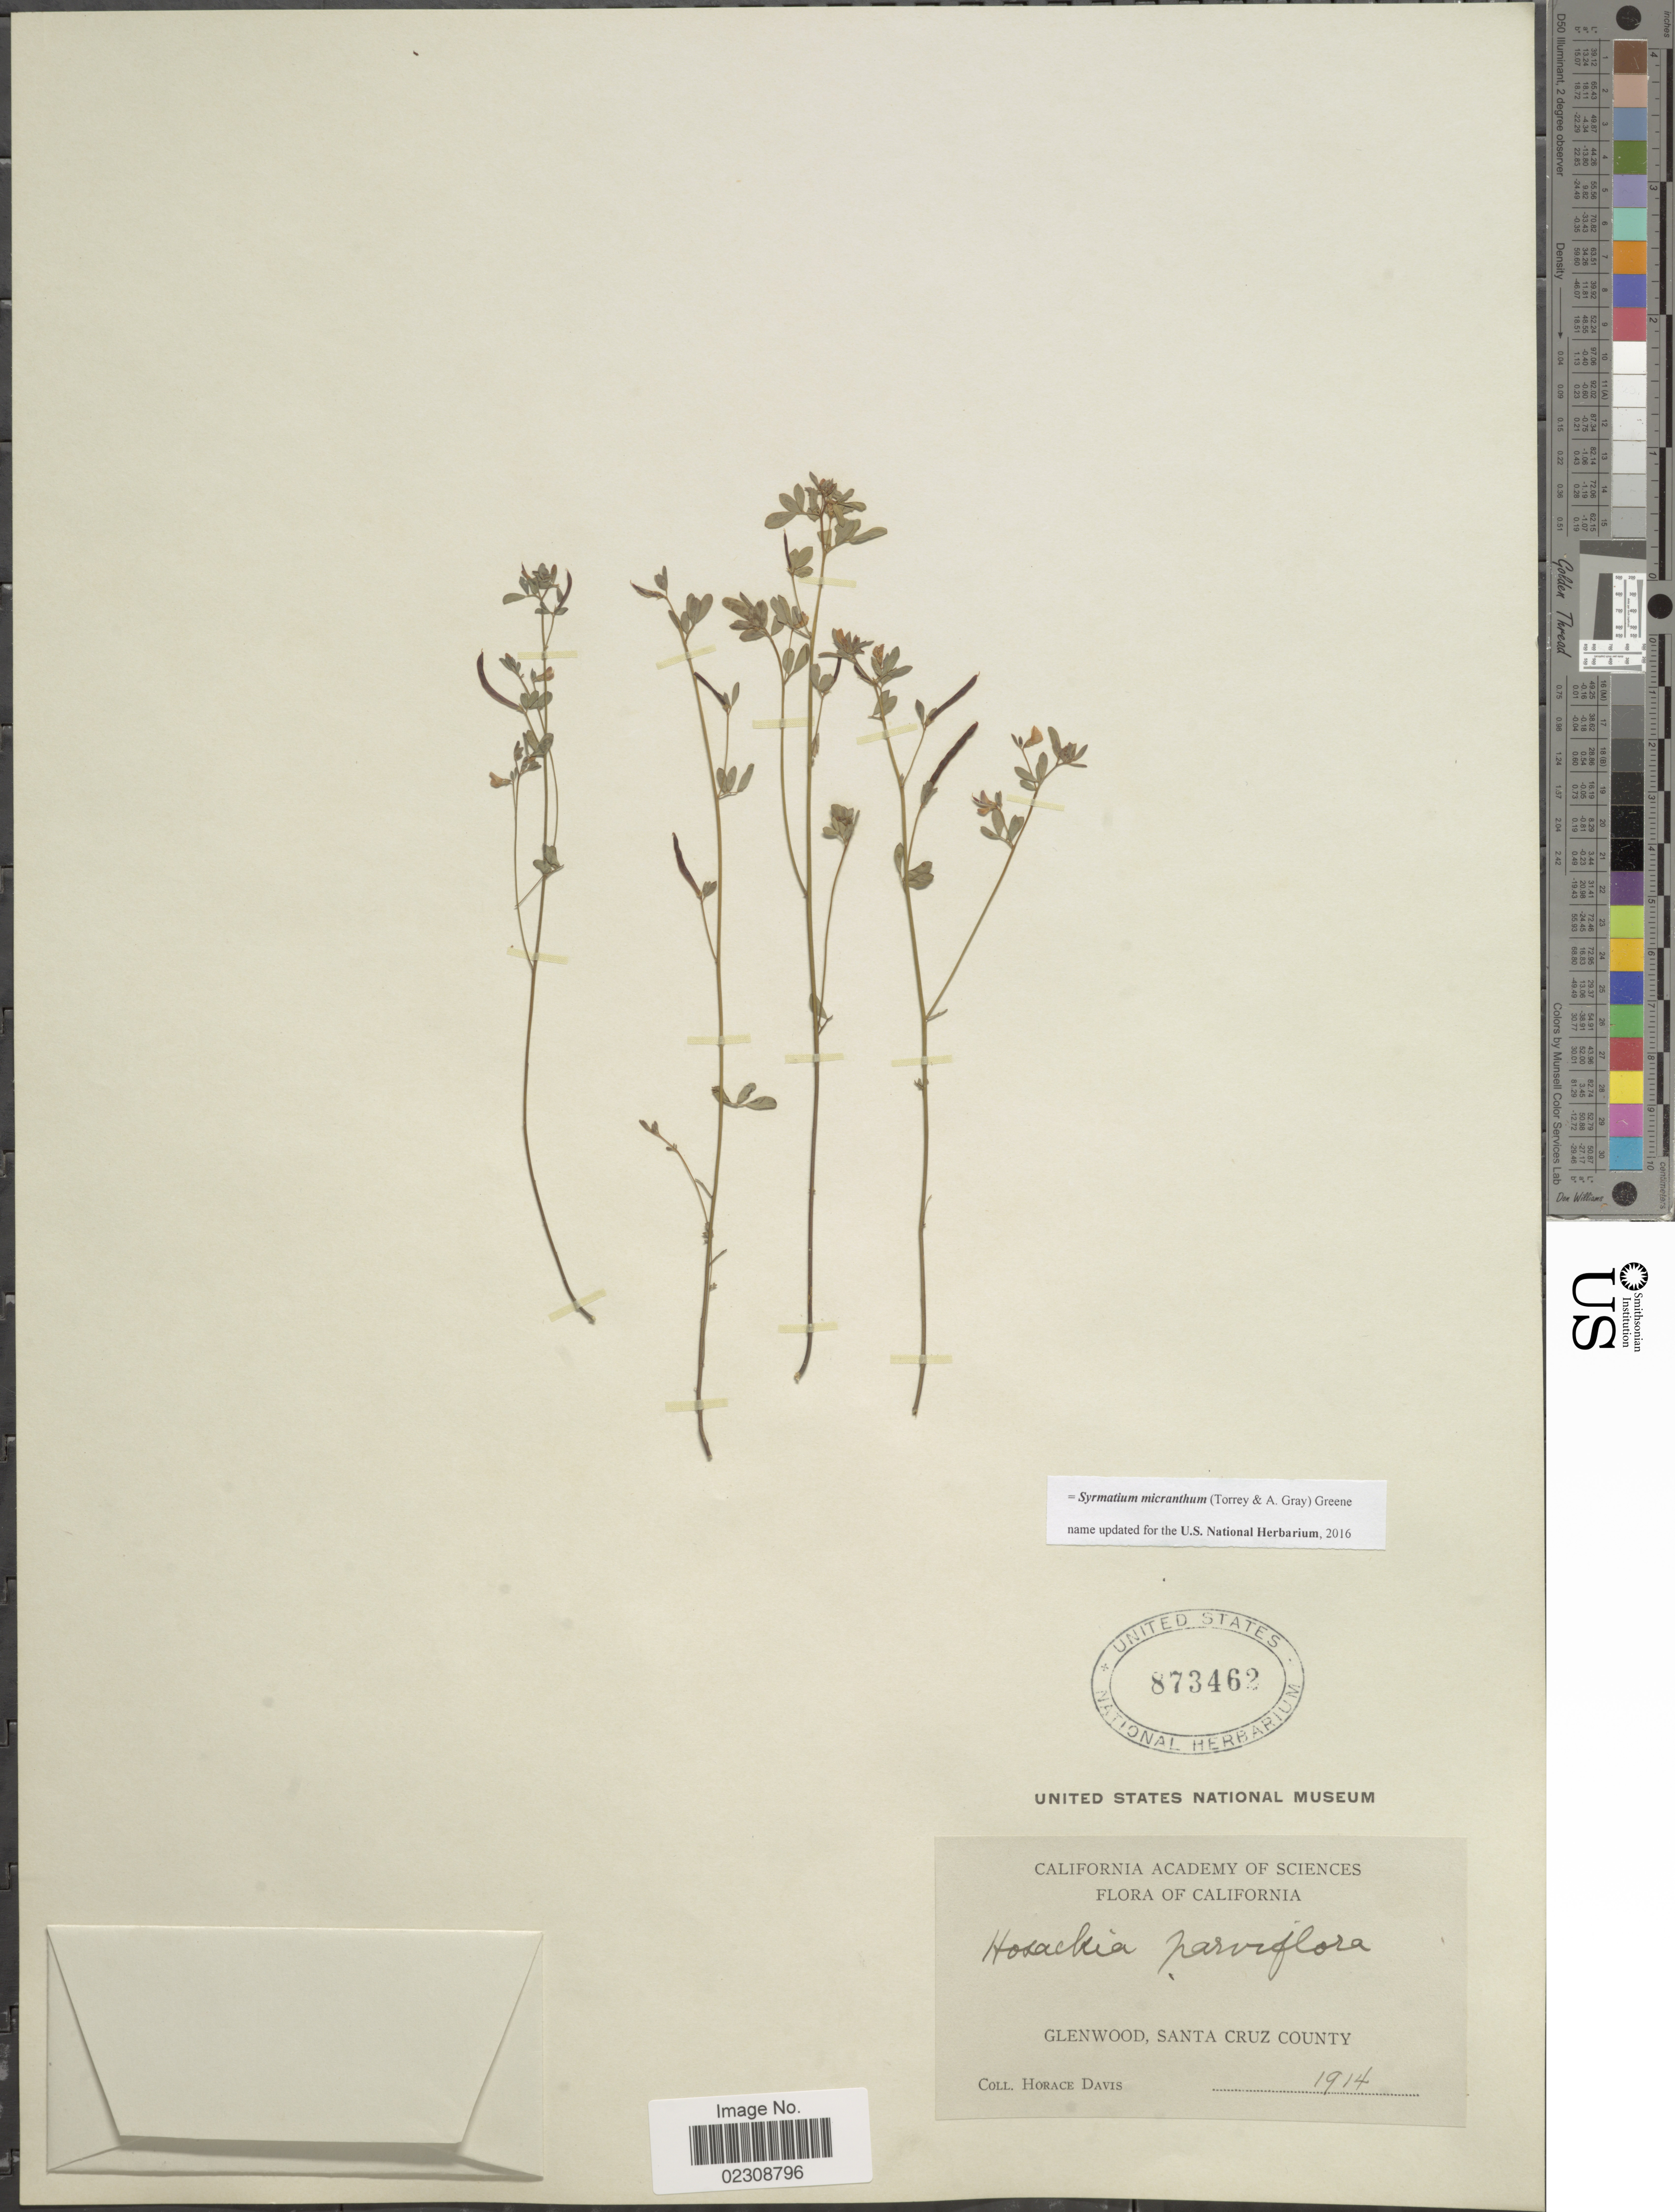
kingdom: Plantae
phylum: Tracheophyta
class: Magnoliopsida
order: Fabales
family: Fabaceae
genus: Syrmatium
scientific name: Syrmatium micranthum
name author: (Torr. & A. Gray) Greene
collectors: H. Davis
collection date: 1914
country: United States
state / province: California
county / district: Santa Cruz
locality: Glenwood, Santa Cruz County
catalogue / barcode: US 873462